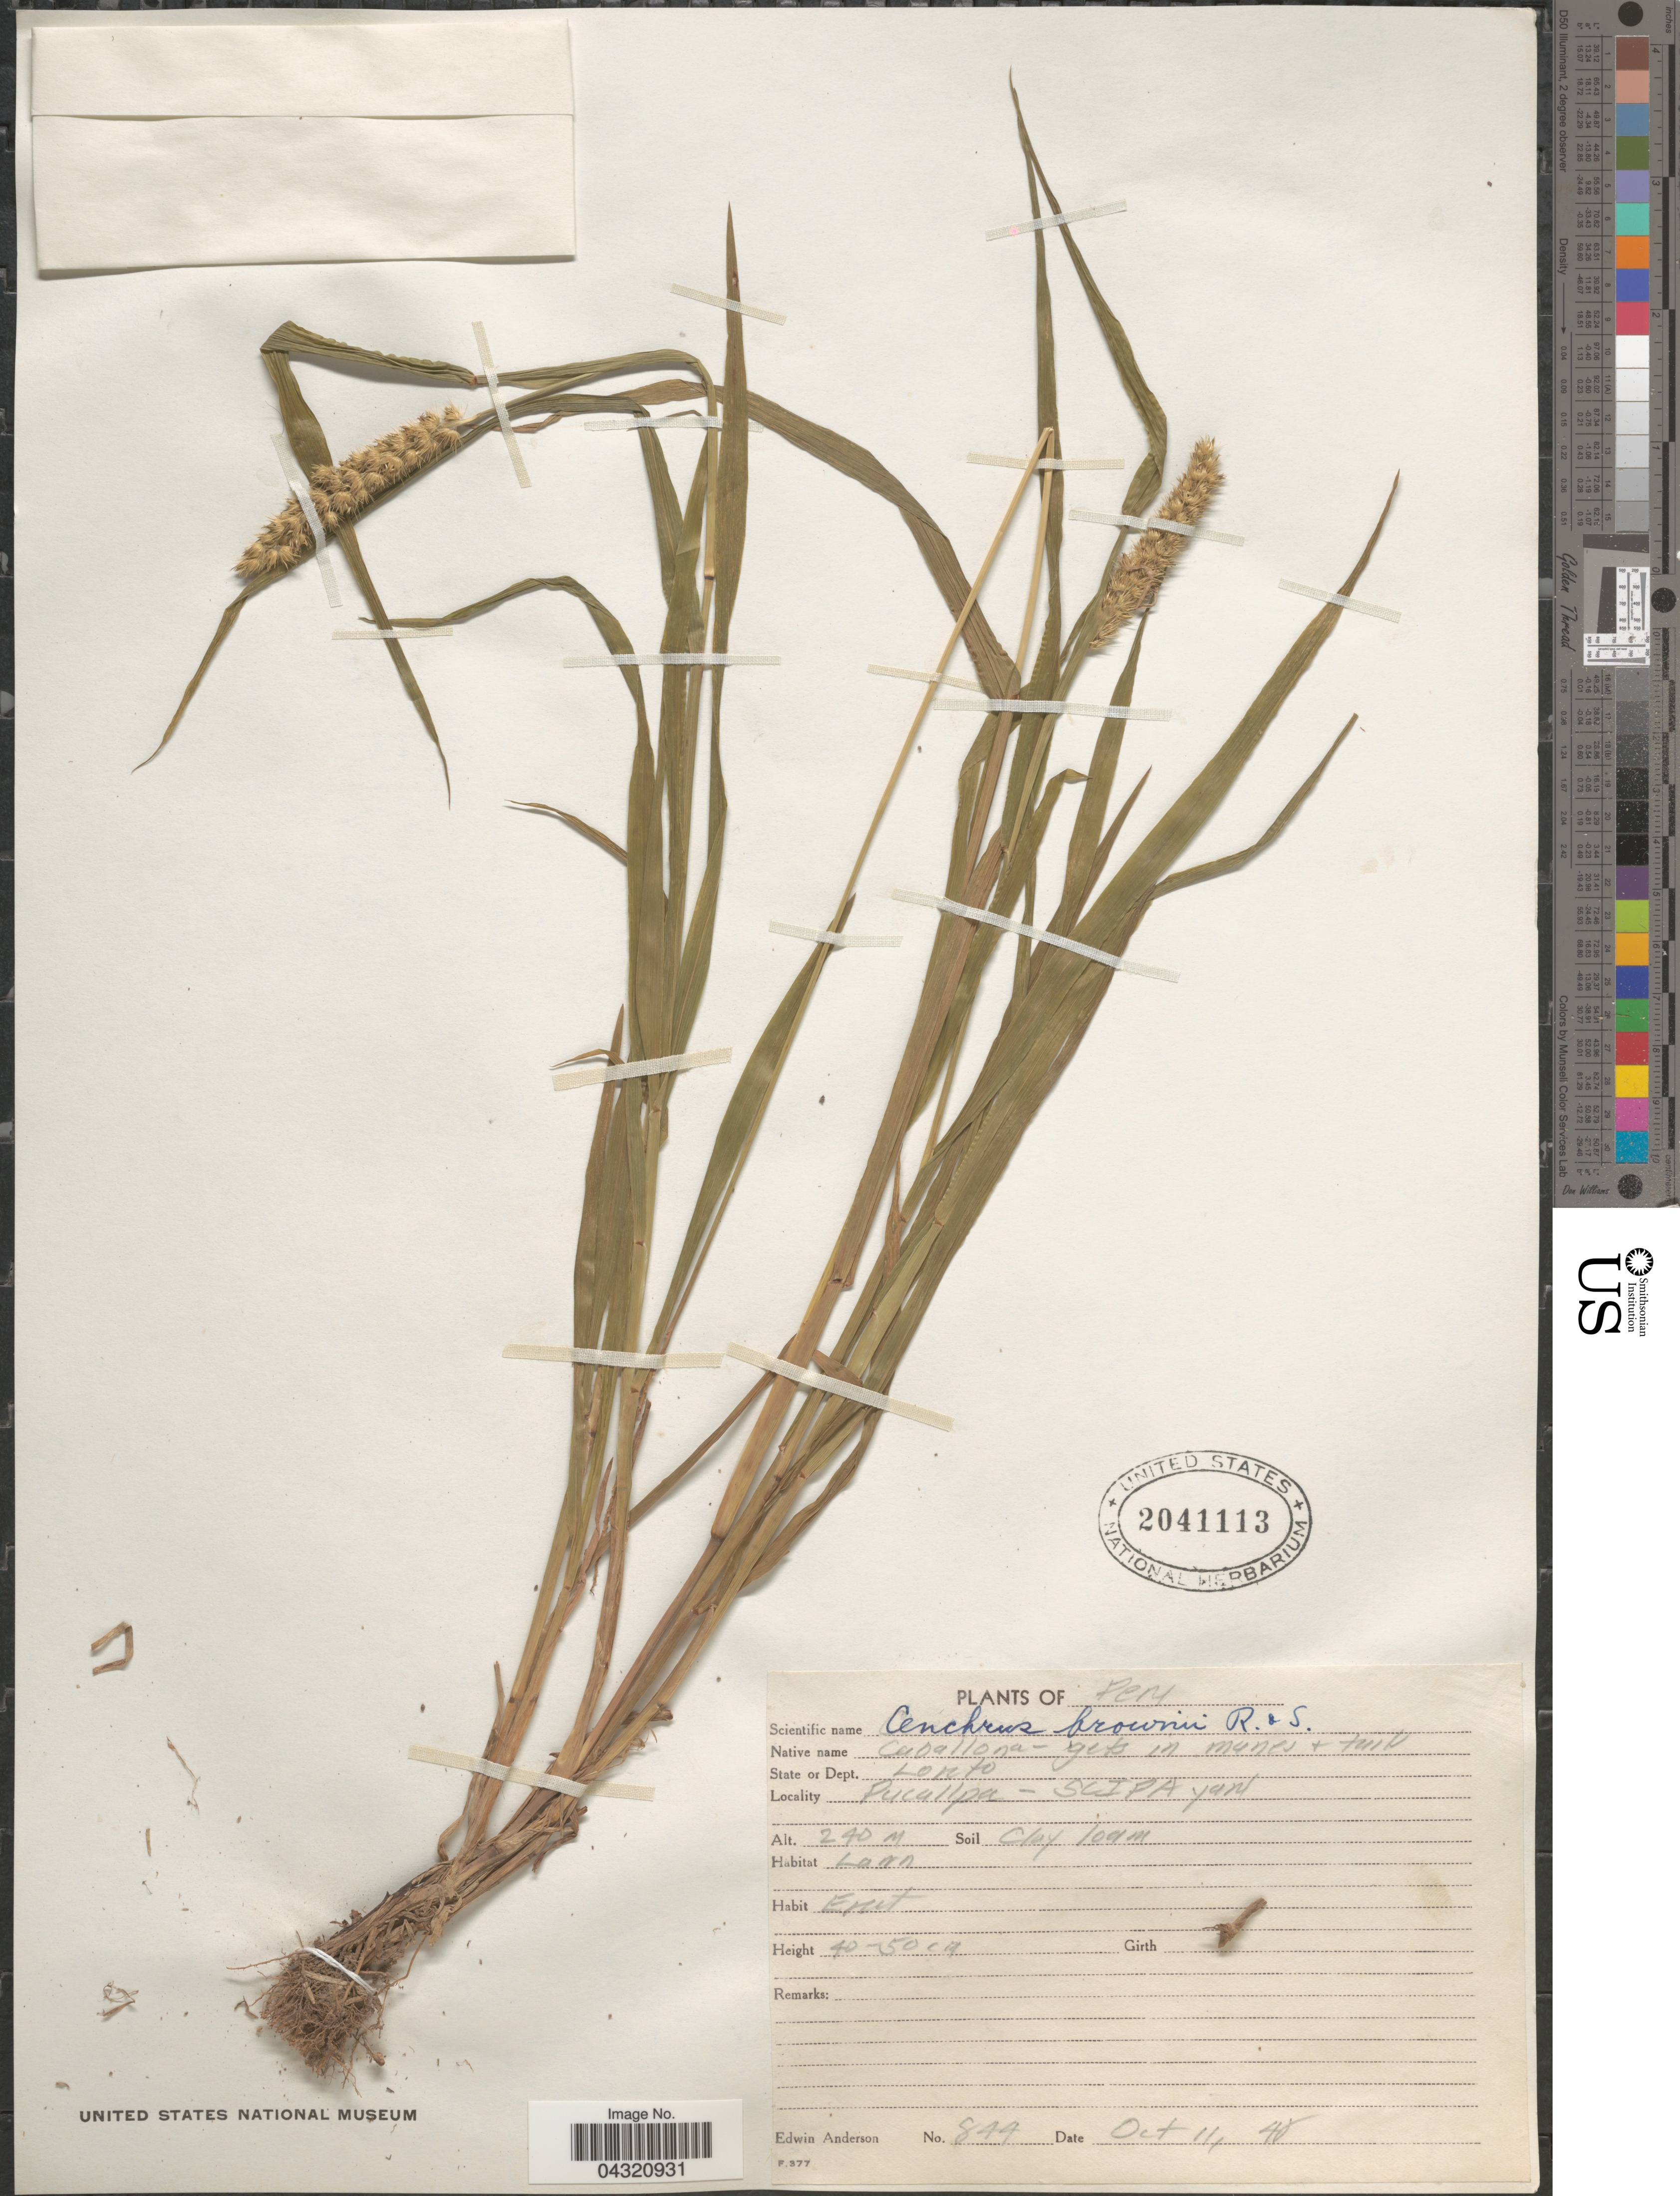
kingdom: Plantae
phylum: Tracheophyta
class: Liliopsida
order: Poales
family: Poaceae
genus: Cenchrus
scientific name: Cenchrus brownii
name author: Roem. & Schult.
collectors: E. Anderson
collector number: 844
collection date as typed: Transcribed d/m/y: 11/10/48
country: Peru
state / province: Loreto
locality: Dept. Loreto. Pucallpa - SCIPA yard.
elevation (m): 240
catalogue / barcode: US 2041113